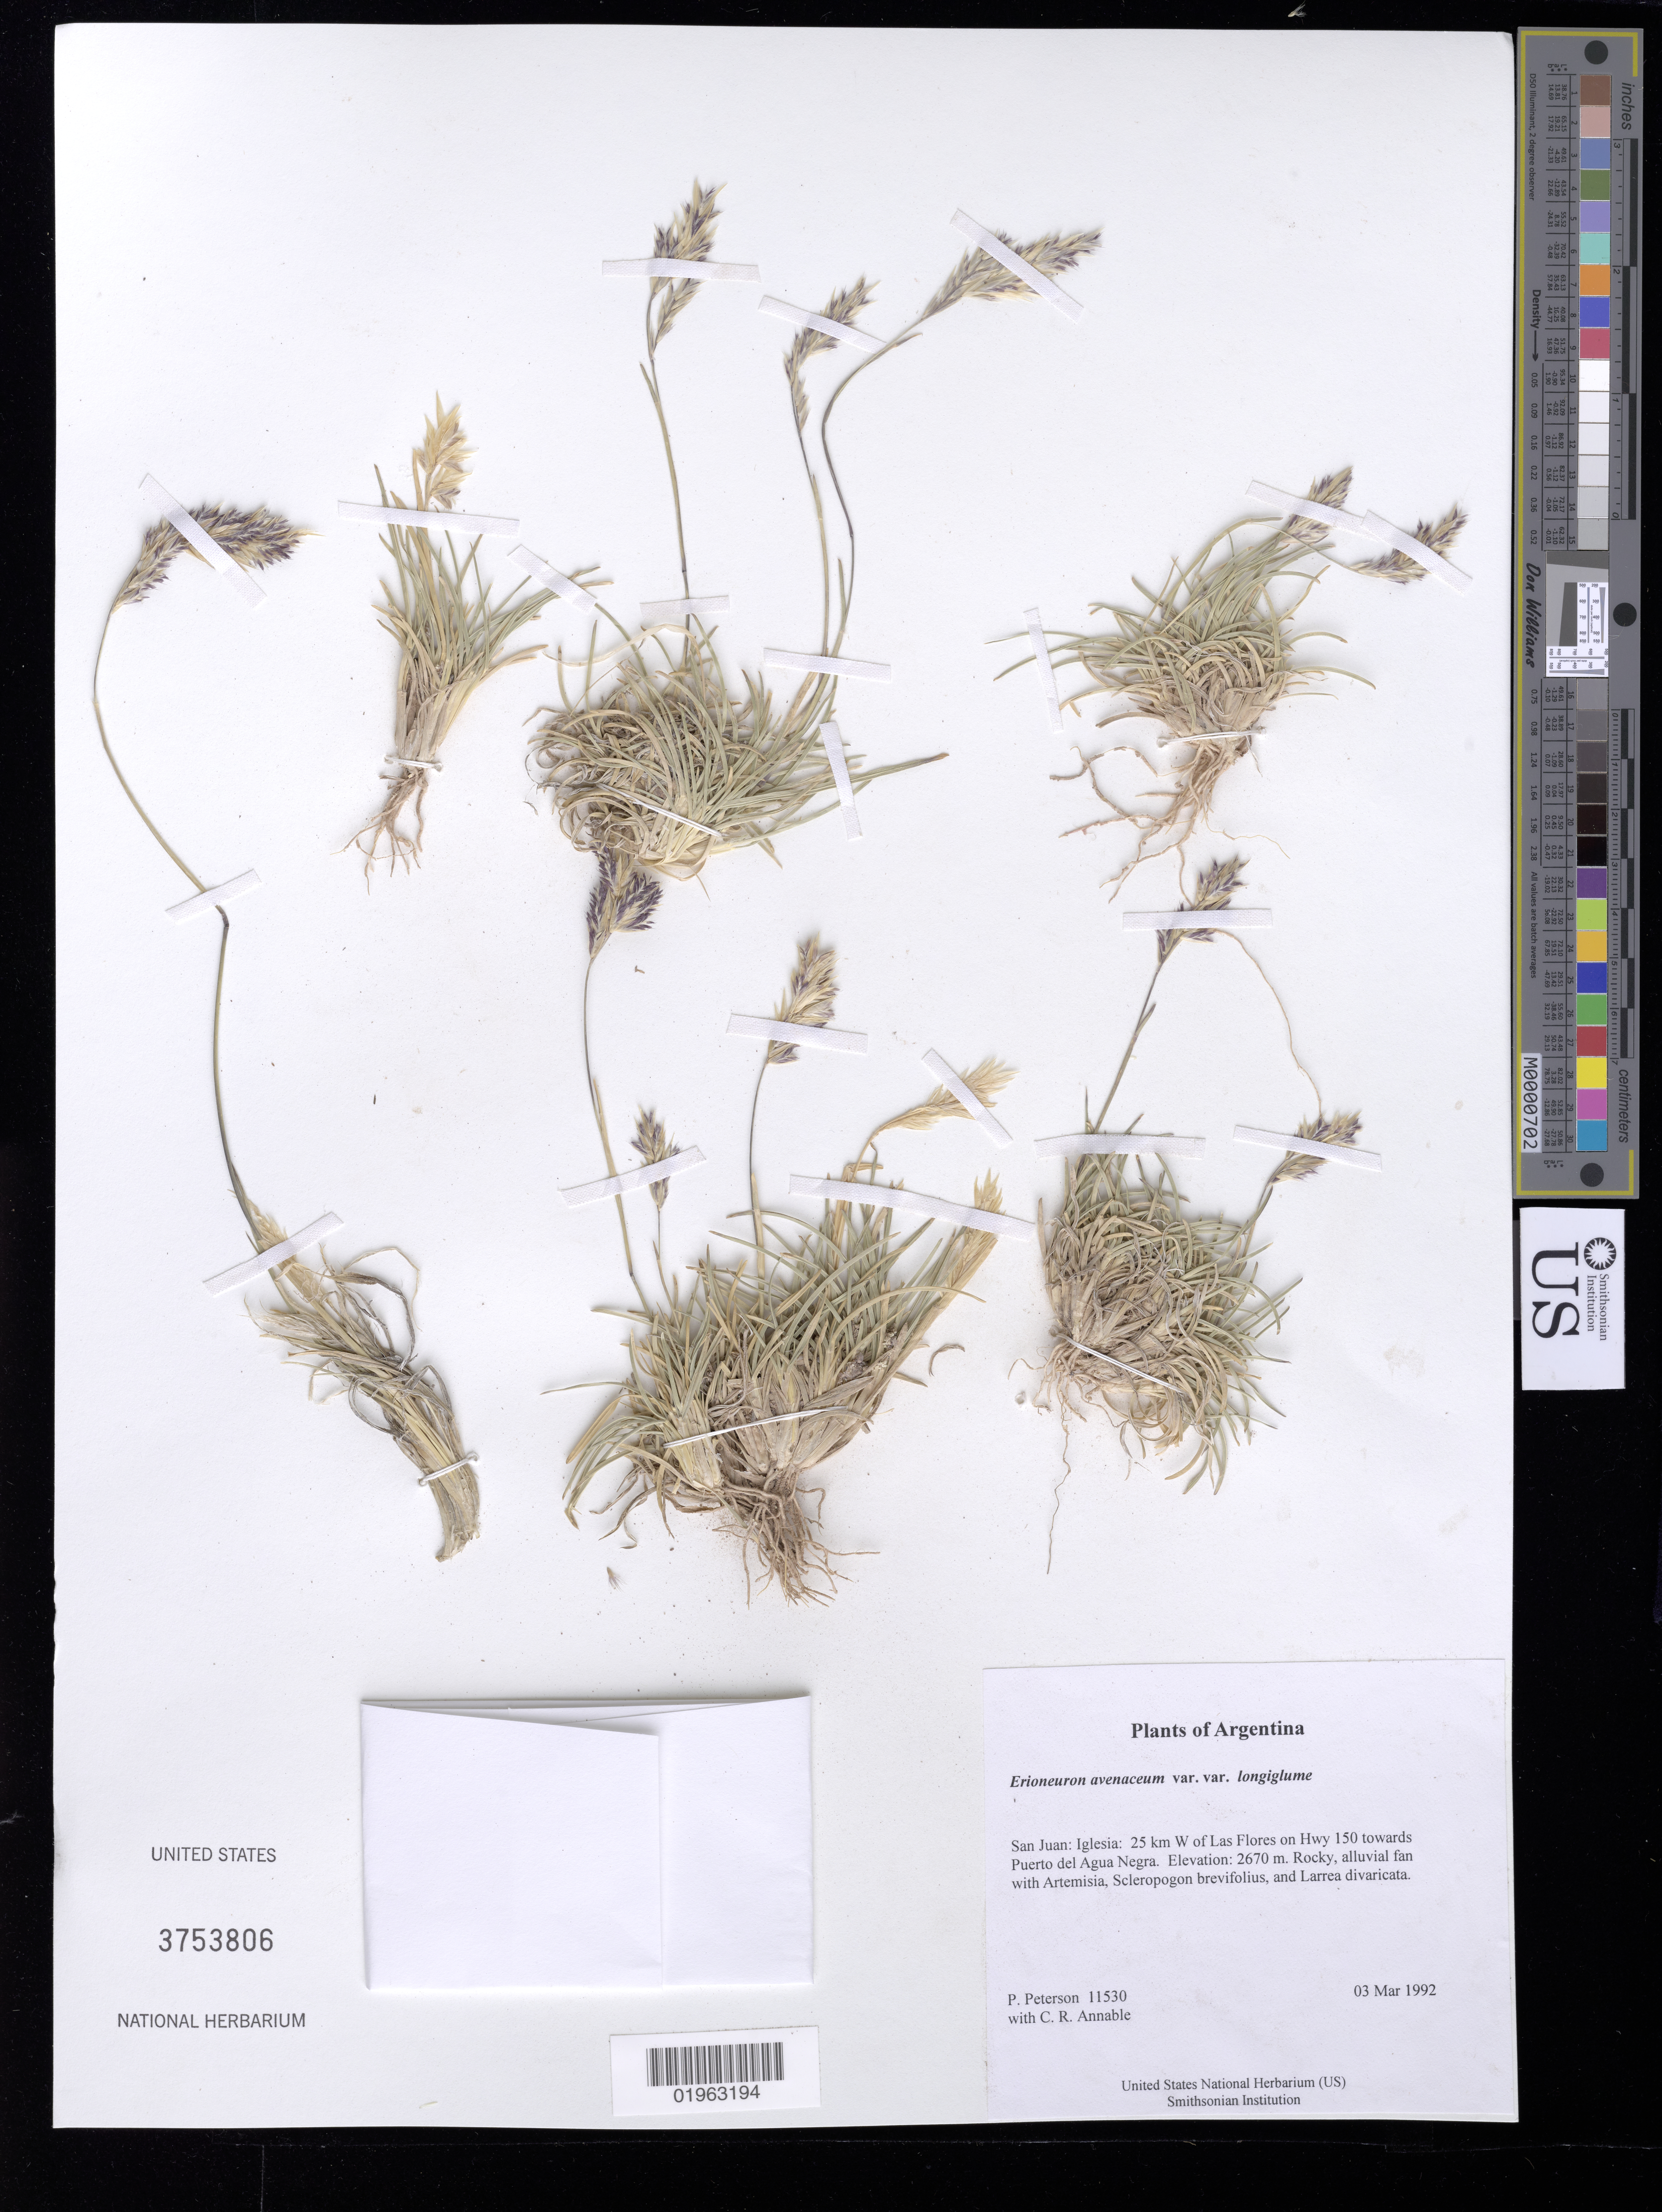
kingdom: Plantae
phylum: Tracheophyta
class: Liliopsida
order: Poales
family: Poaceae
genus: Erioneuron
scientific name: Erioneuron avenaceum var. longiglume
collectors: P. M. Peterson & C. R. Annable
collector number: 11530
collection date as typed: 03 Mar 1992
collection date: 1992-03-03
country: Argentina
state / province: San Juan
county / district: Iglesia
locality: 25 km W of Las Flores on Hwy 150 towards Puerto del Agua Negra.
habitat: Rocky, alluvial fan with Artemisia, Scleropogon brevifolius, and Larrea divaricata.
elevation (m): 2670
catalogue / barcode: US 3753806